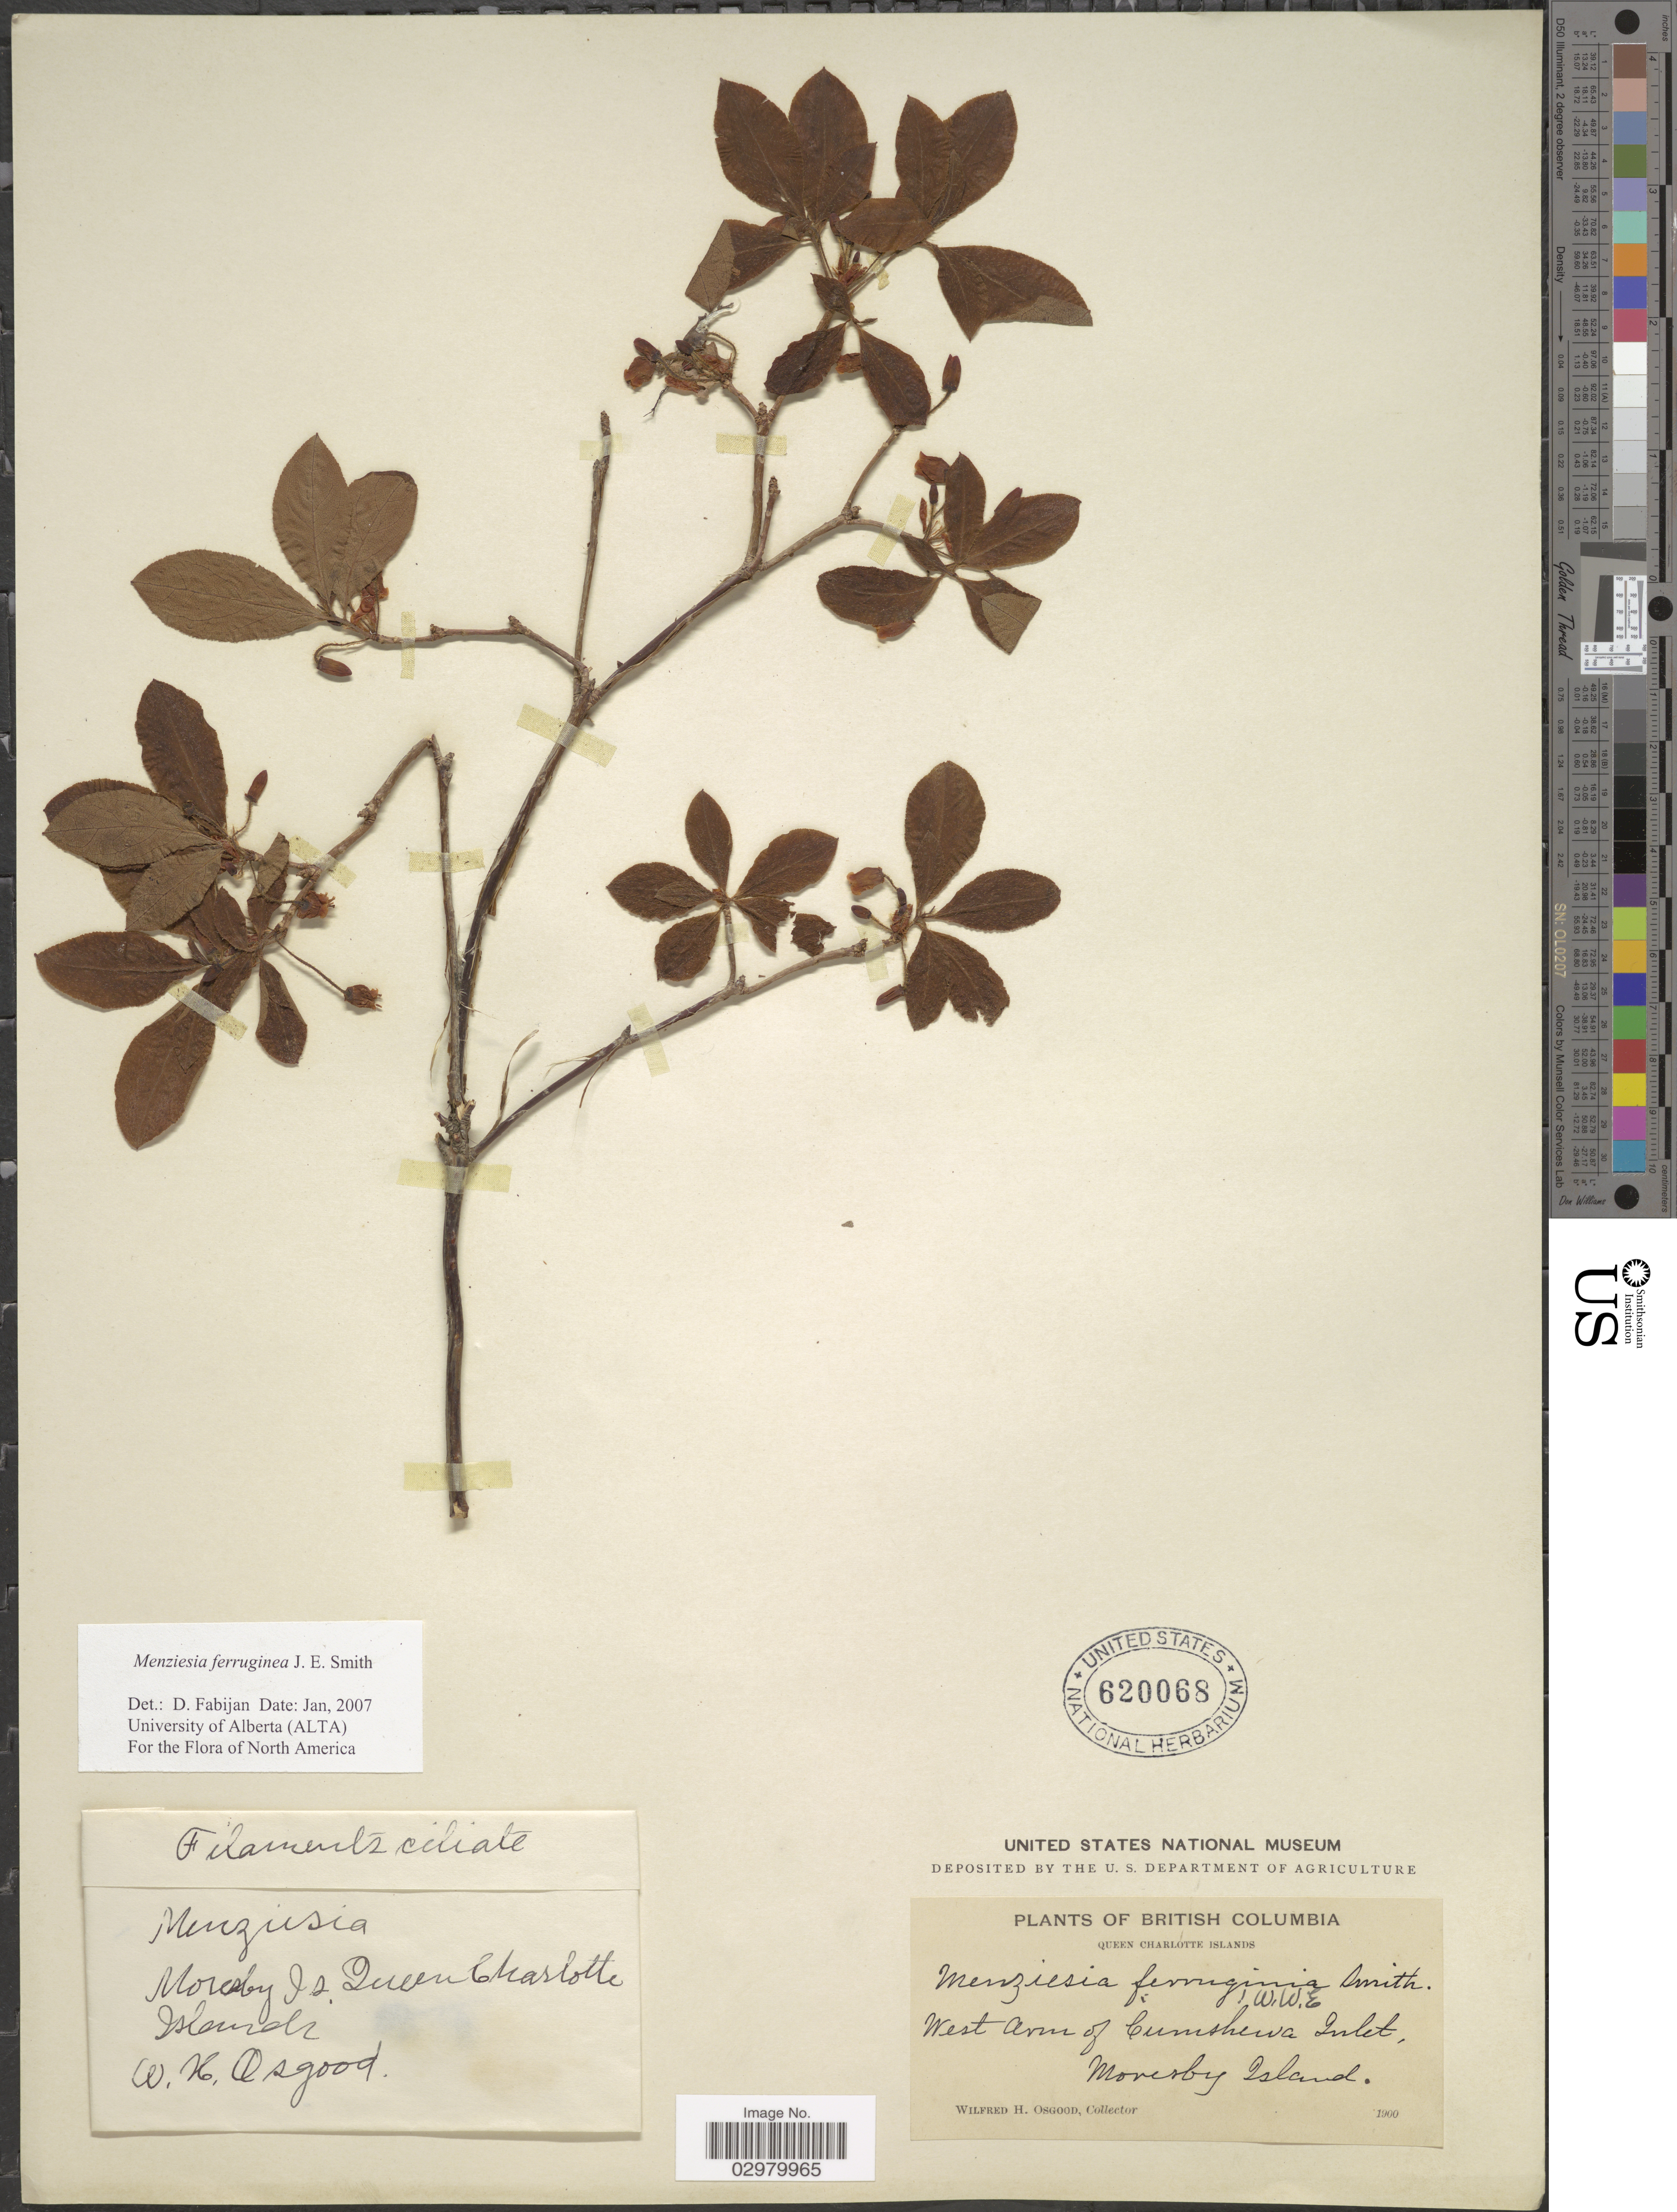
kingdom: Plantae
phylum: Tracheophyta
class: Magnoliopsida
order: Ericales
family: Ericaceae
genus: Menziesia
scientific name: Menziesia ferruginea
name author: Sm.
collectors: W. Osgood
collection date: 1900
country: Canada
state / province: British Columbia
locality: Queen Charlotte Islands. West Arm of Cumshewa Inlet, Moresby Island.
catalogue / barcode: US 620068